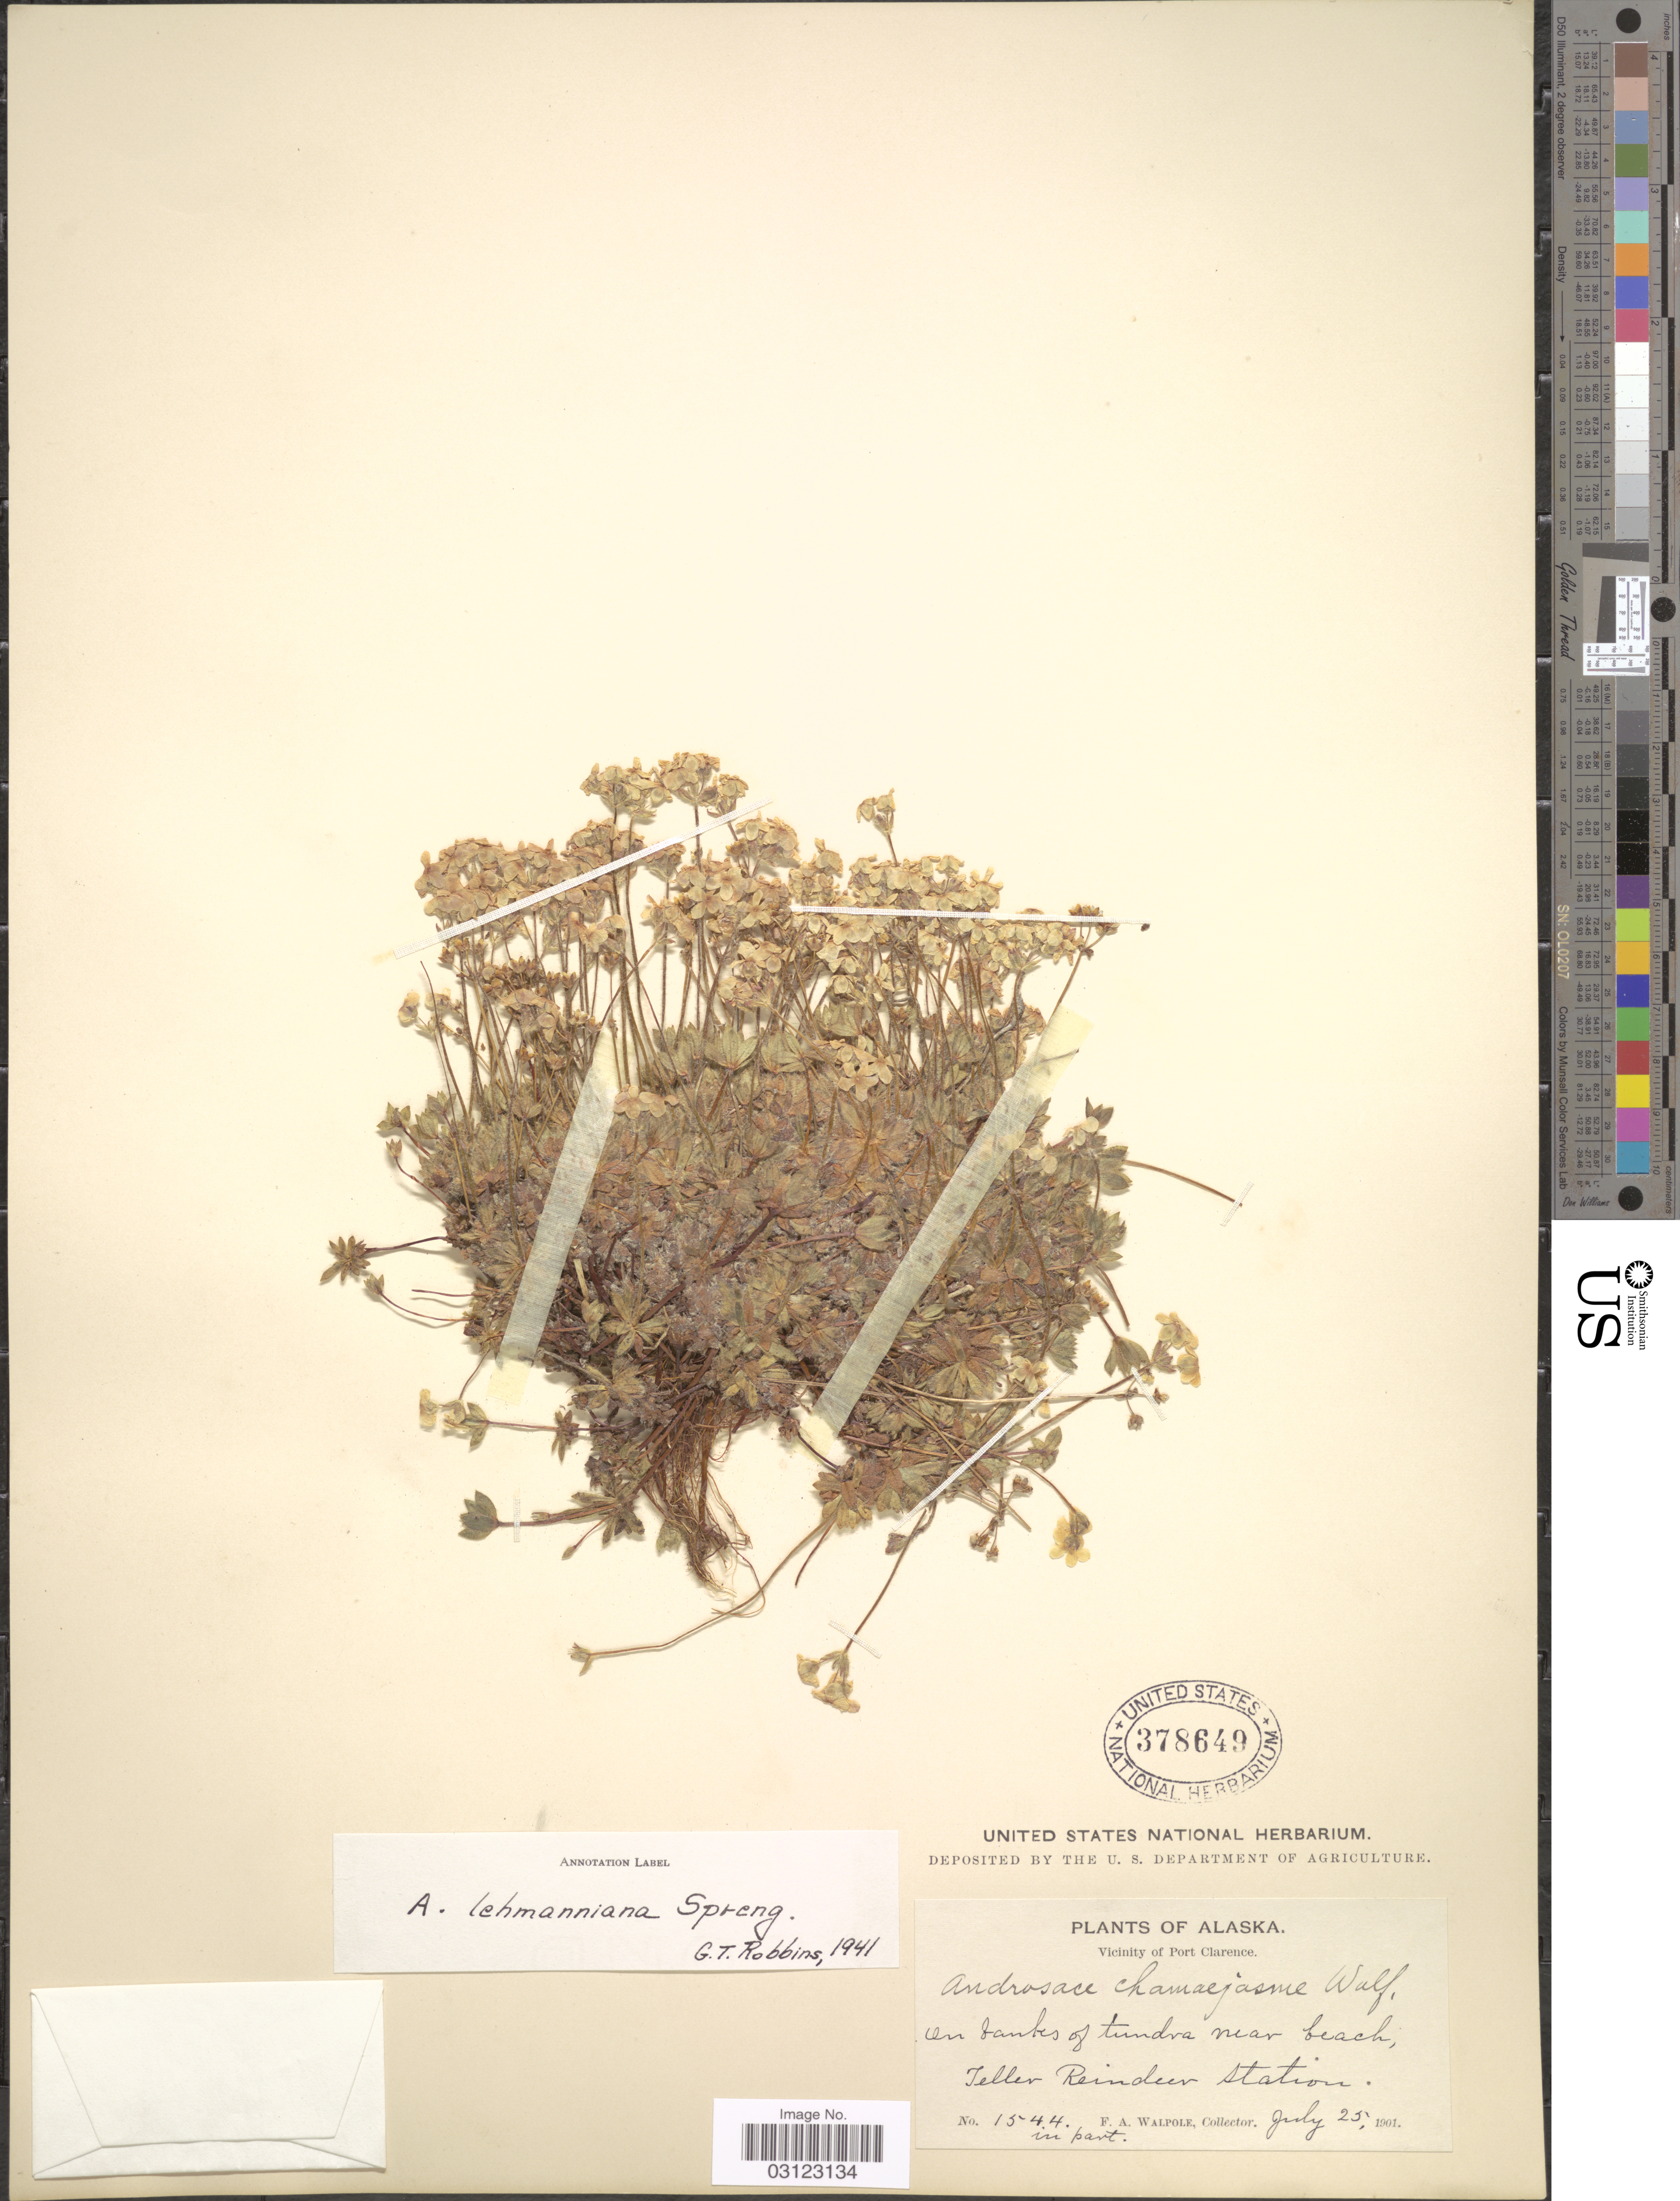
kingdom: Plantae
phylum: Tracheophyta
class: Magnoliopsida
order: Ericales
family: Primulaceae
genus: Androsace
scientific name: Androsace lehmanniana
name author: Spreng.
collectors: F. Walpole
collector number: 1544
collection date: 1901-07-25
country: United States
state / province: Alaska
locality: Vicinity of Port Clarence. On banks of tundra near beach, Teller Reindeer Station.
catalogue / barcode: US 378649